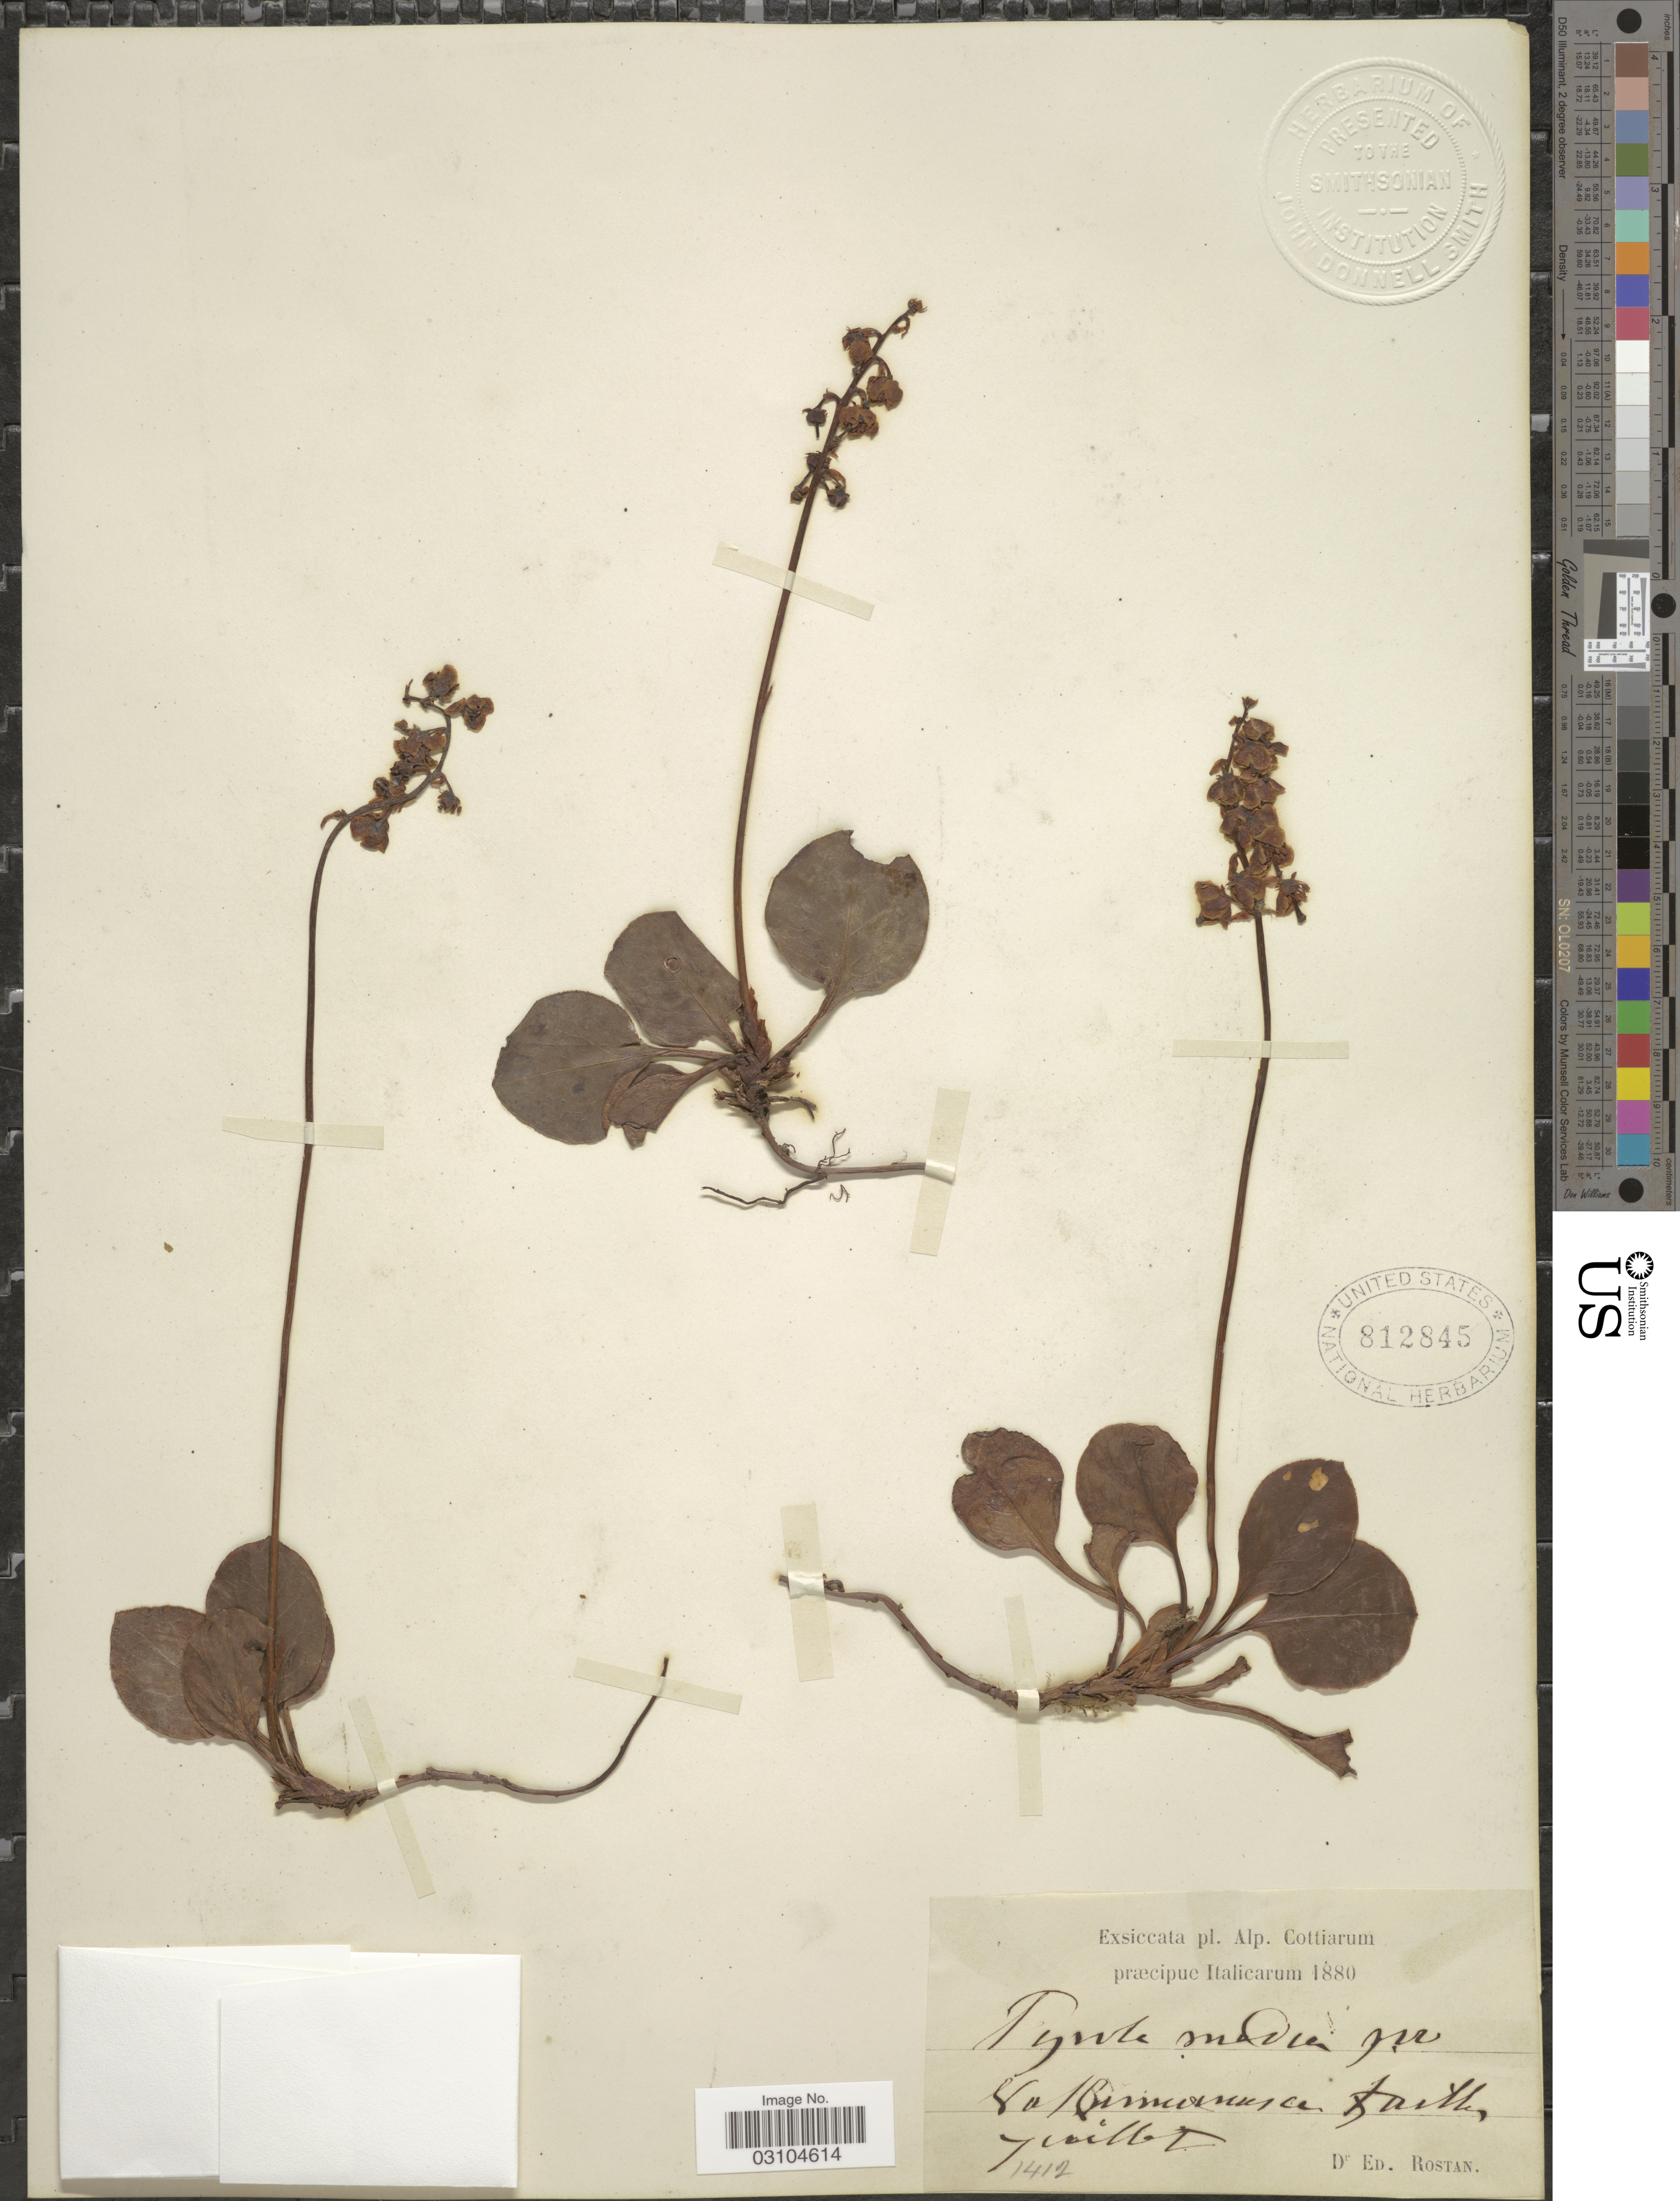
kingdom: Plantae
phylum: Tracheophyta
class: Magnoliopsida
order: Ericales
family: Ericaceae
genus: Pyrola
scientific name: Pyrola media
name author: Sw.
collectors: E. Rostan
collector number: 1412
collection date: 1880-07-07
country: Italy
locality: Alp. Cottiarum. [illegible text]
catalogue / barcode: US 812845